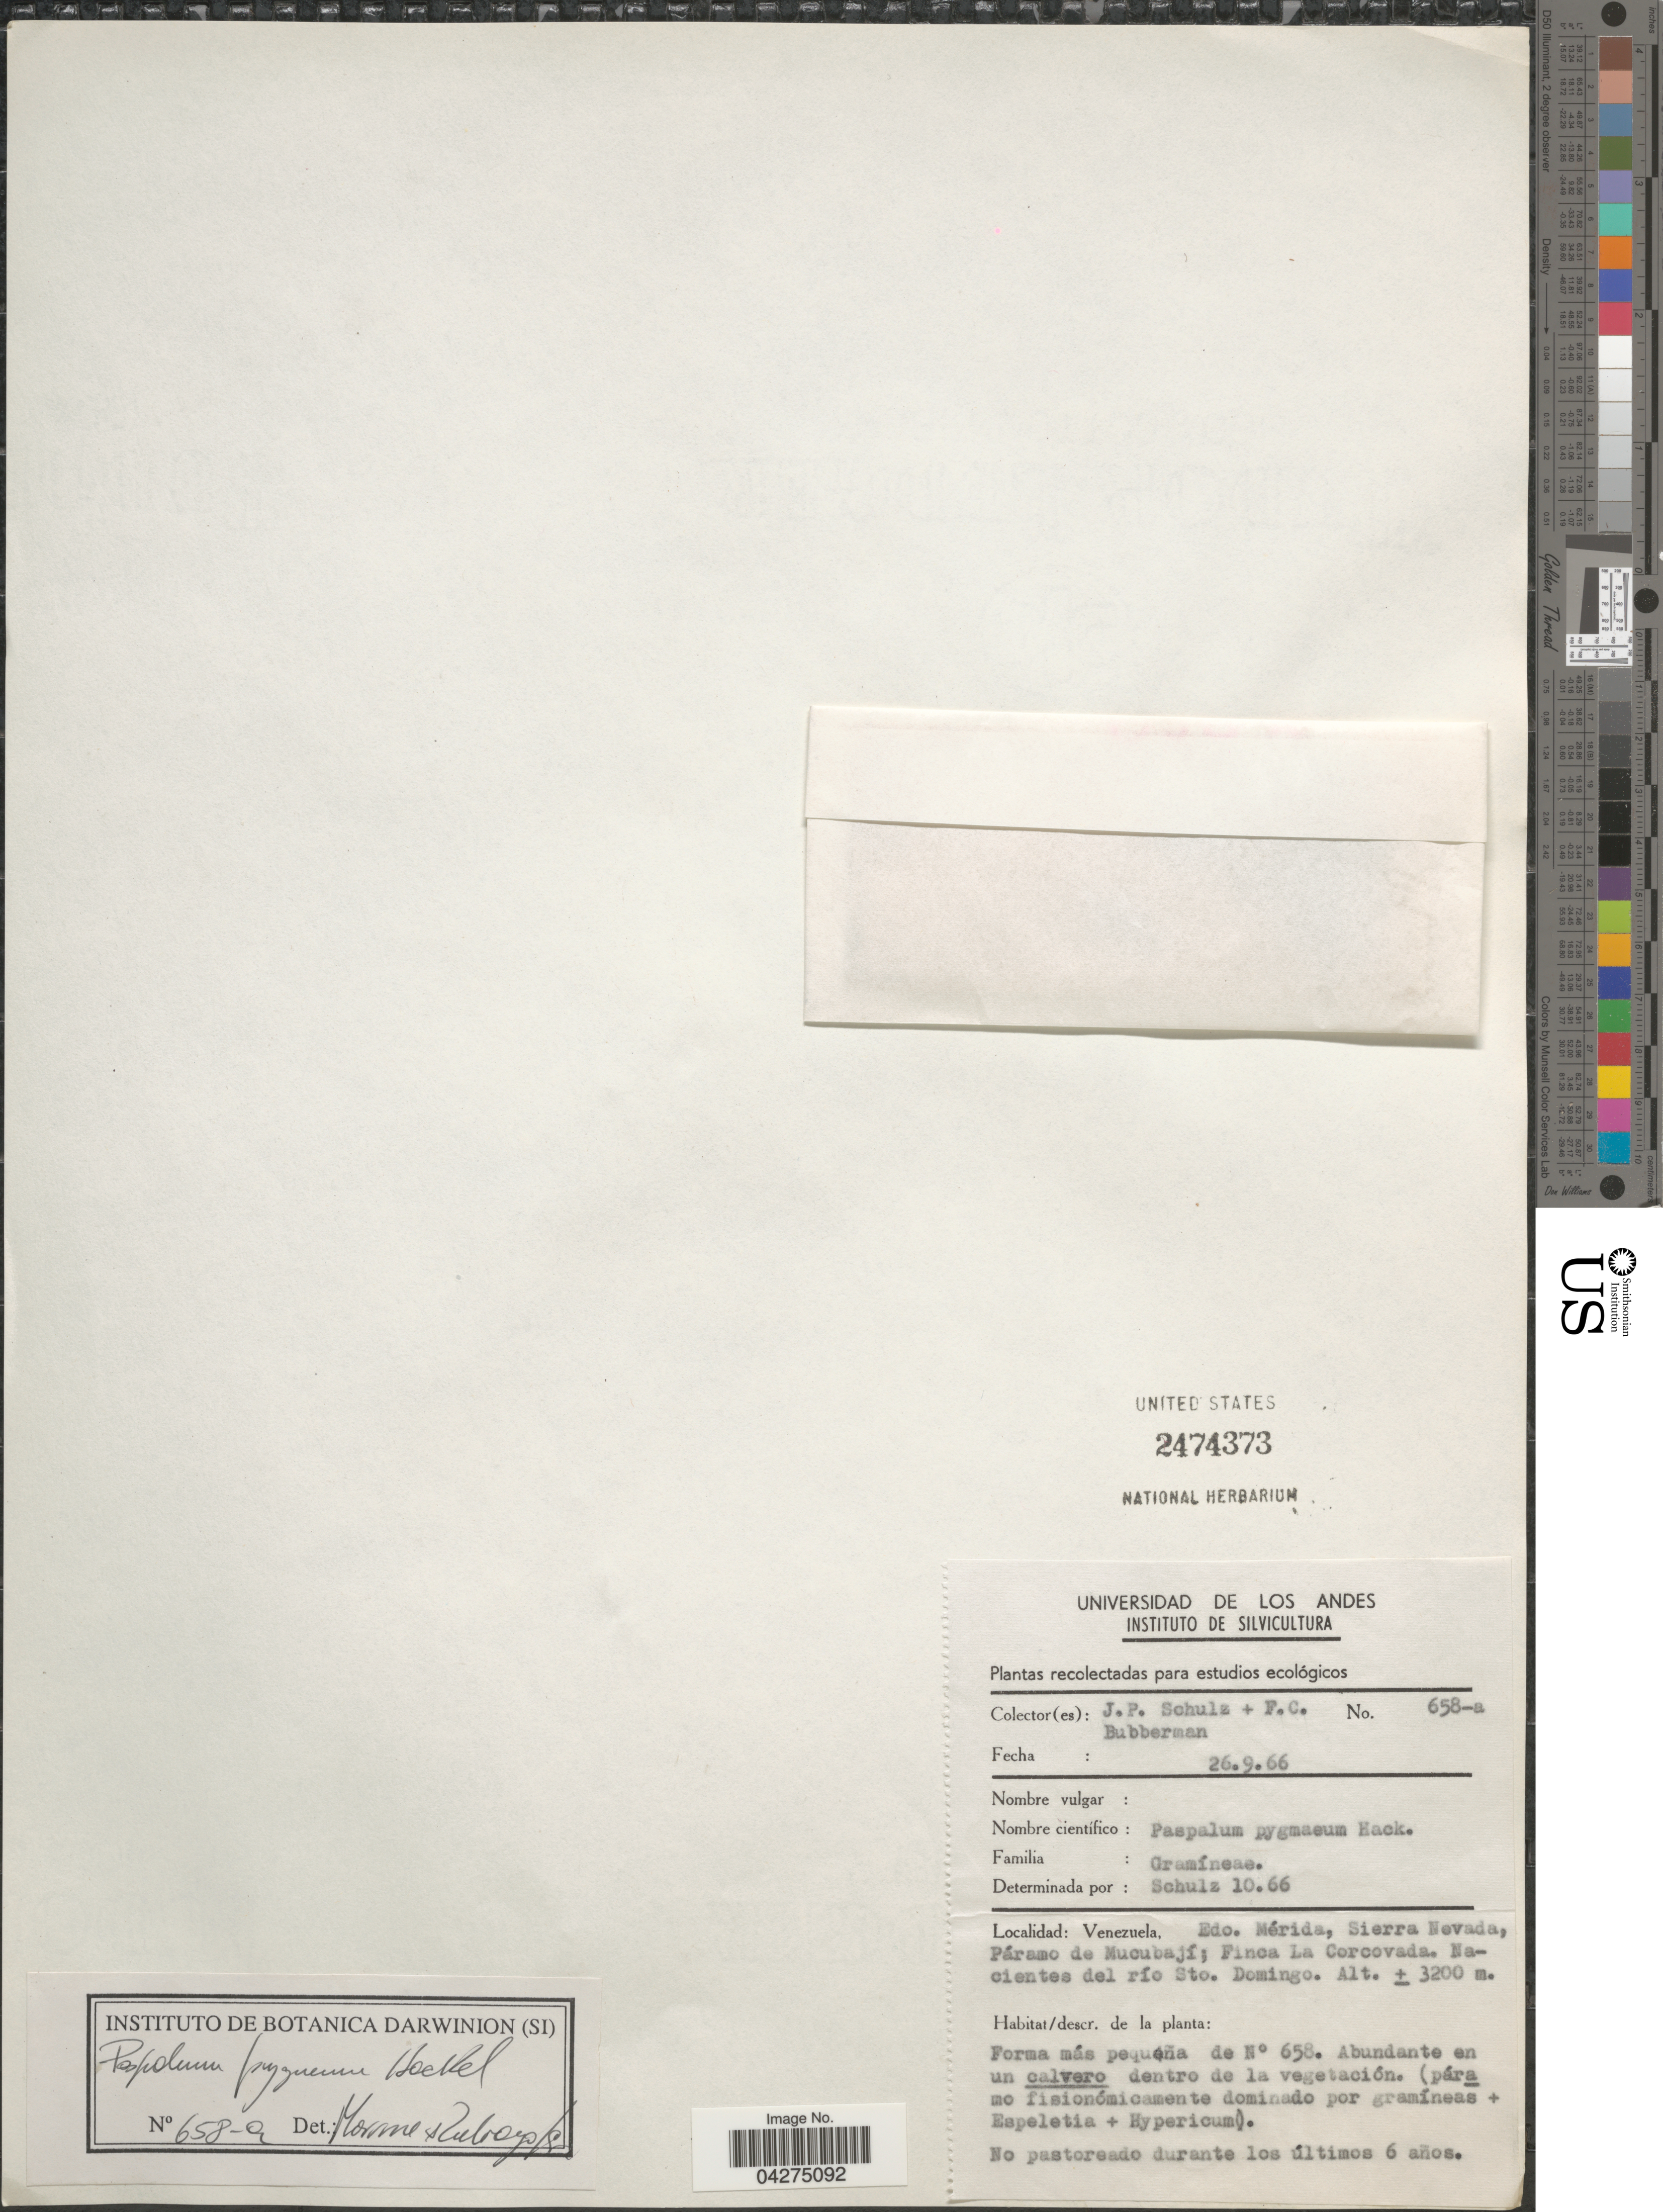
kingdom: Plantae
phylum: Tracheophyta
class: Liliopsida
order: Poales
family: Poaceae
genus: Paspalum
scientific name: Paspalum pygmaeum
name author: Hack.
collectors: J. P. Schulz & F. Bubberman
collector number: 658-a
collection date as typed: Transcribed d/m/y: 26/9/66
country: Venezuela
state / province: Merida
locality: Sierra Nevada, Páramo de Mucubají; Finca La Corcovada. Nacientes del río Sto. Domingo.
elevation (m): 3200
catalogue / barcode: US 2474373